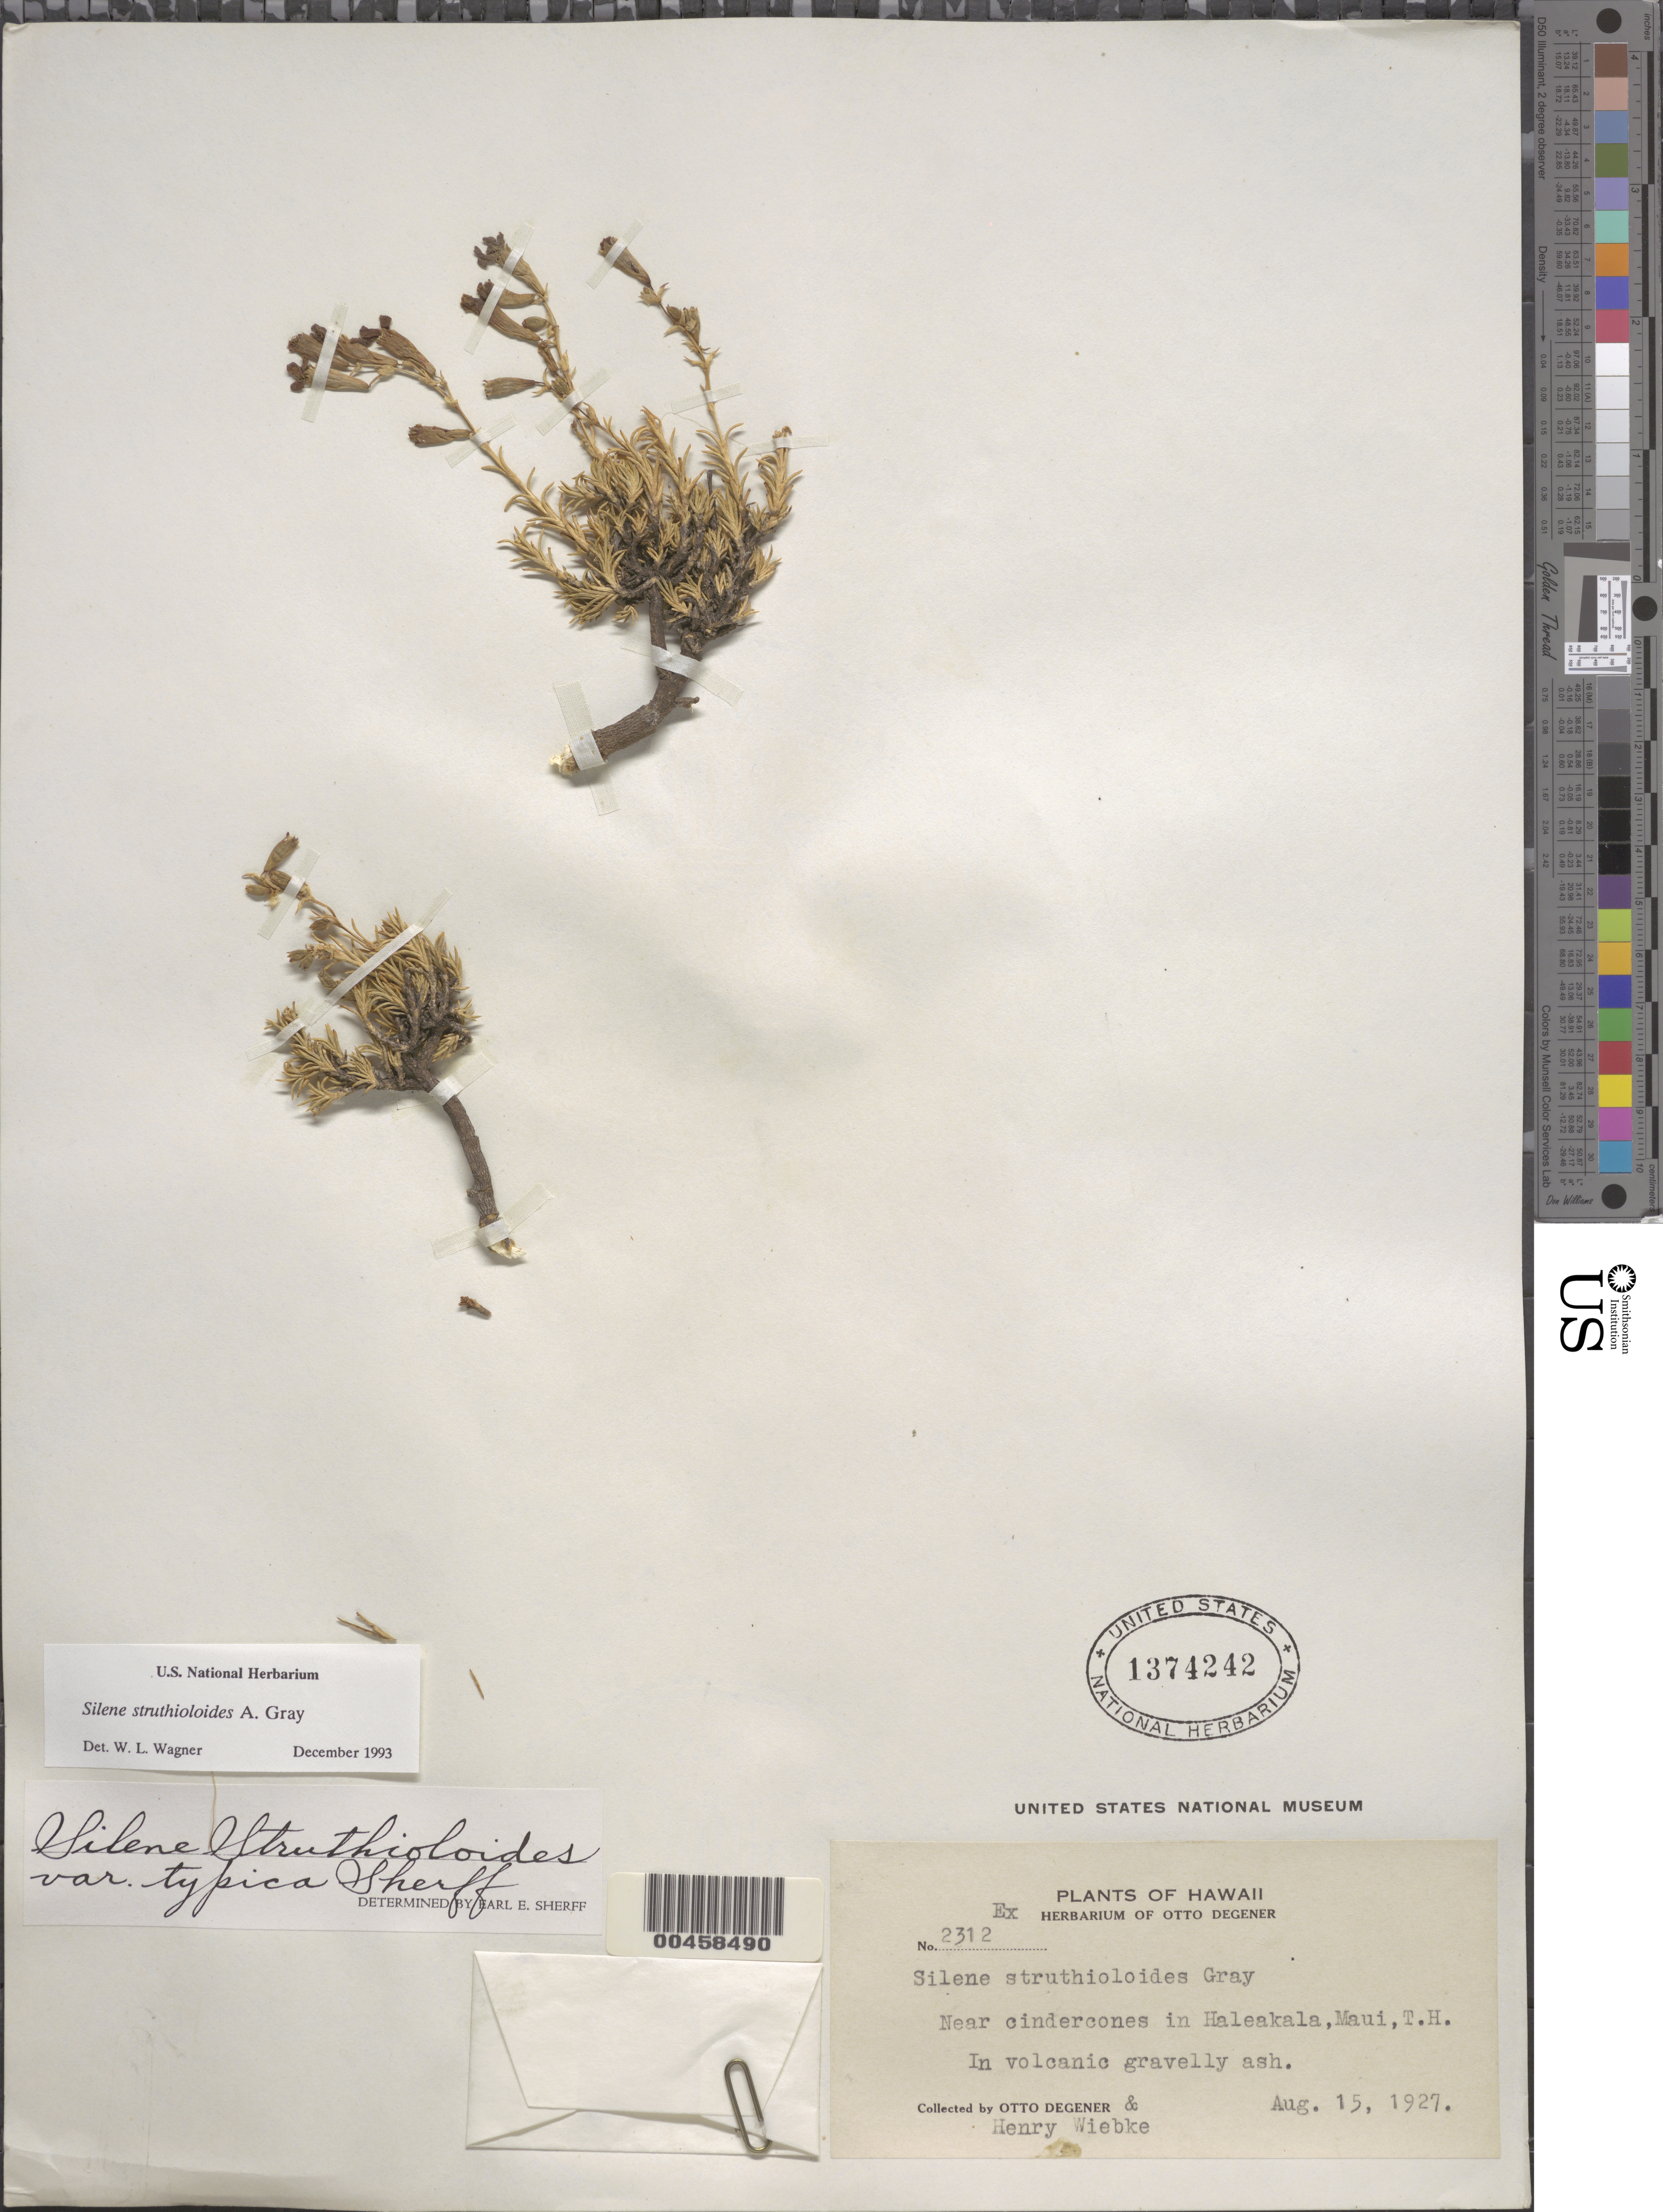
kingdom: Plantae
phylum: Tracheophyta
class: Magnoliopsida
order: Caryophyllales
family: Caryophyllaceae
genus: Silene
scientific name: Silene struthioloides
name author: A. Gray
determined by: Wagner, W. L., (BOT), Smithsonian Institution - National Museum of Natural History (UNITED STATES)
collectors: O. Degener & H. Wiebke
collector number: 2312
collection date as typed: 15 Aug 1927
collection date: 1927-08-15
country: United States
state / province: Hawaii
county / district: Maui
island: Maui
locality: Near cindercones in Haleakala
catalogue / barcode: US 1374242